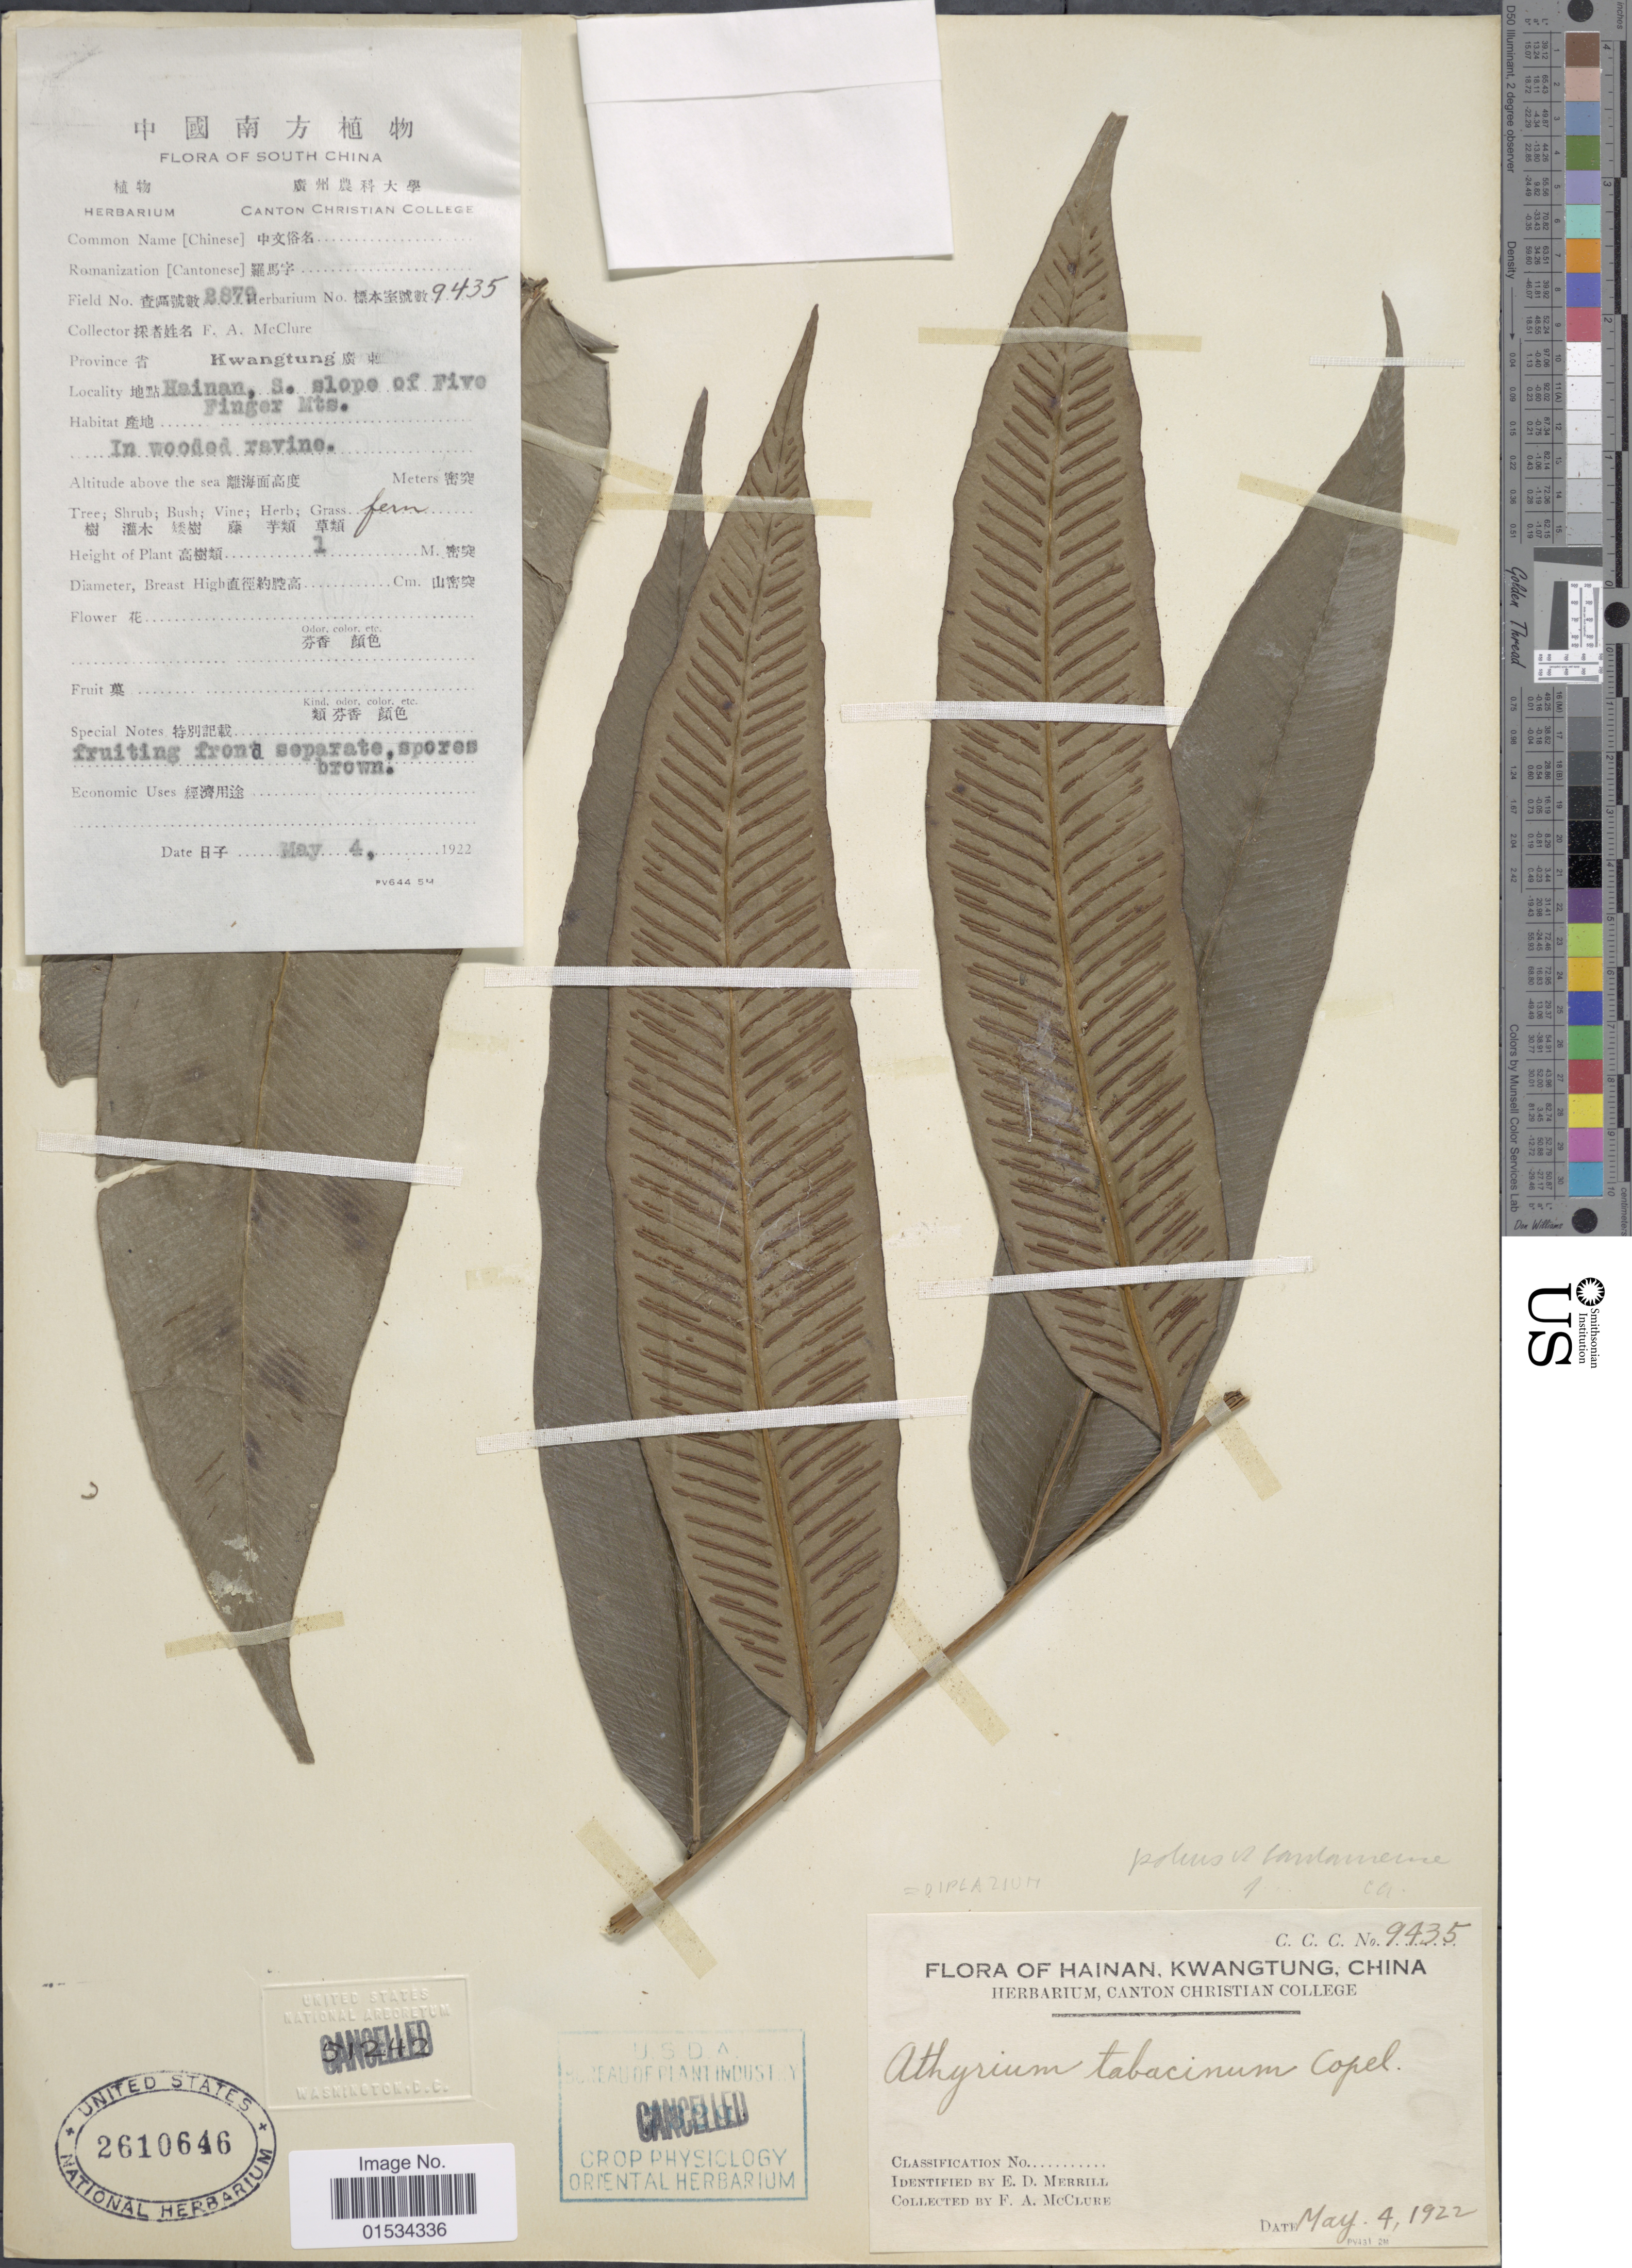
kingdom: Plantae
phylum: Tracheophyta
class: Polypodiopsida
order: Polypodiales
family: Athyriaceae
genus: Diplazium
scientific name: Diplazium tabacinum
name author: Copel.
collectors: F. A. McClure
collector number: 2879/9435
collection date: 1922-05-04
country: China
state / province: Guangdong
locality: Kwangtung, Hainan, S. slope of Five Finger Mts.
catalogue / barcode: US 2610646